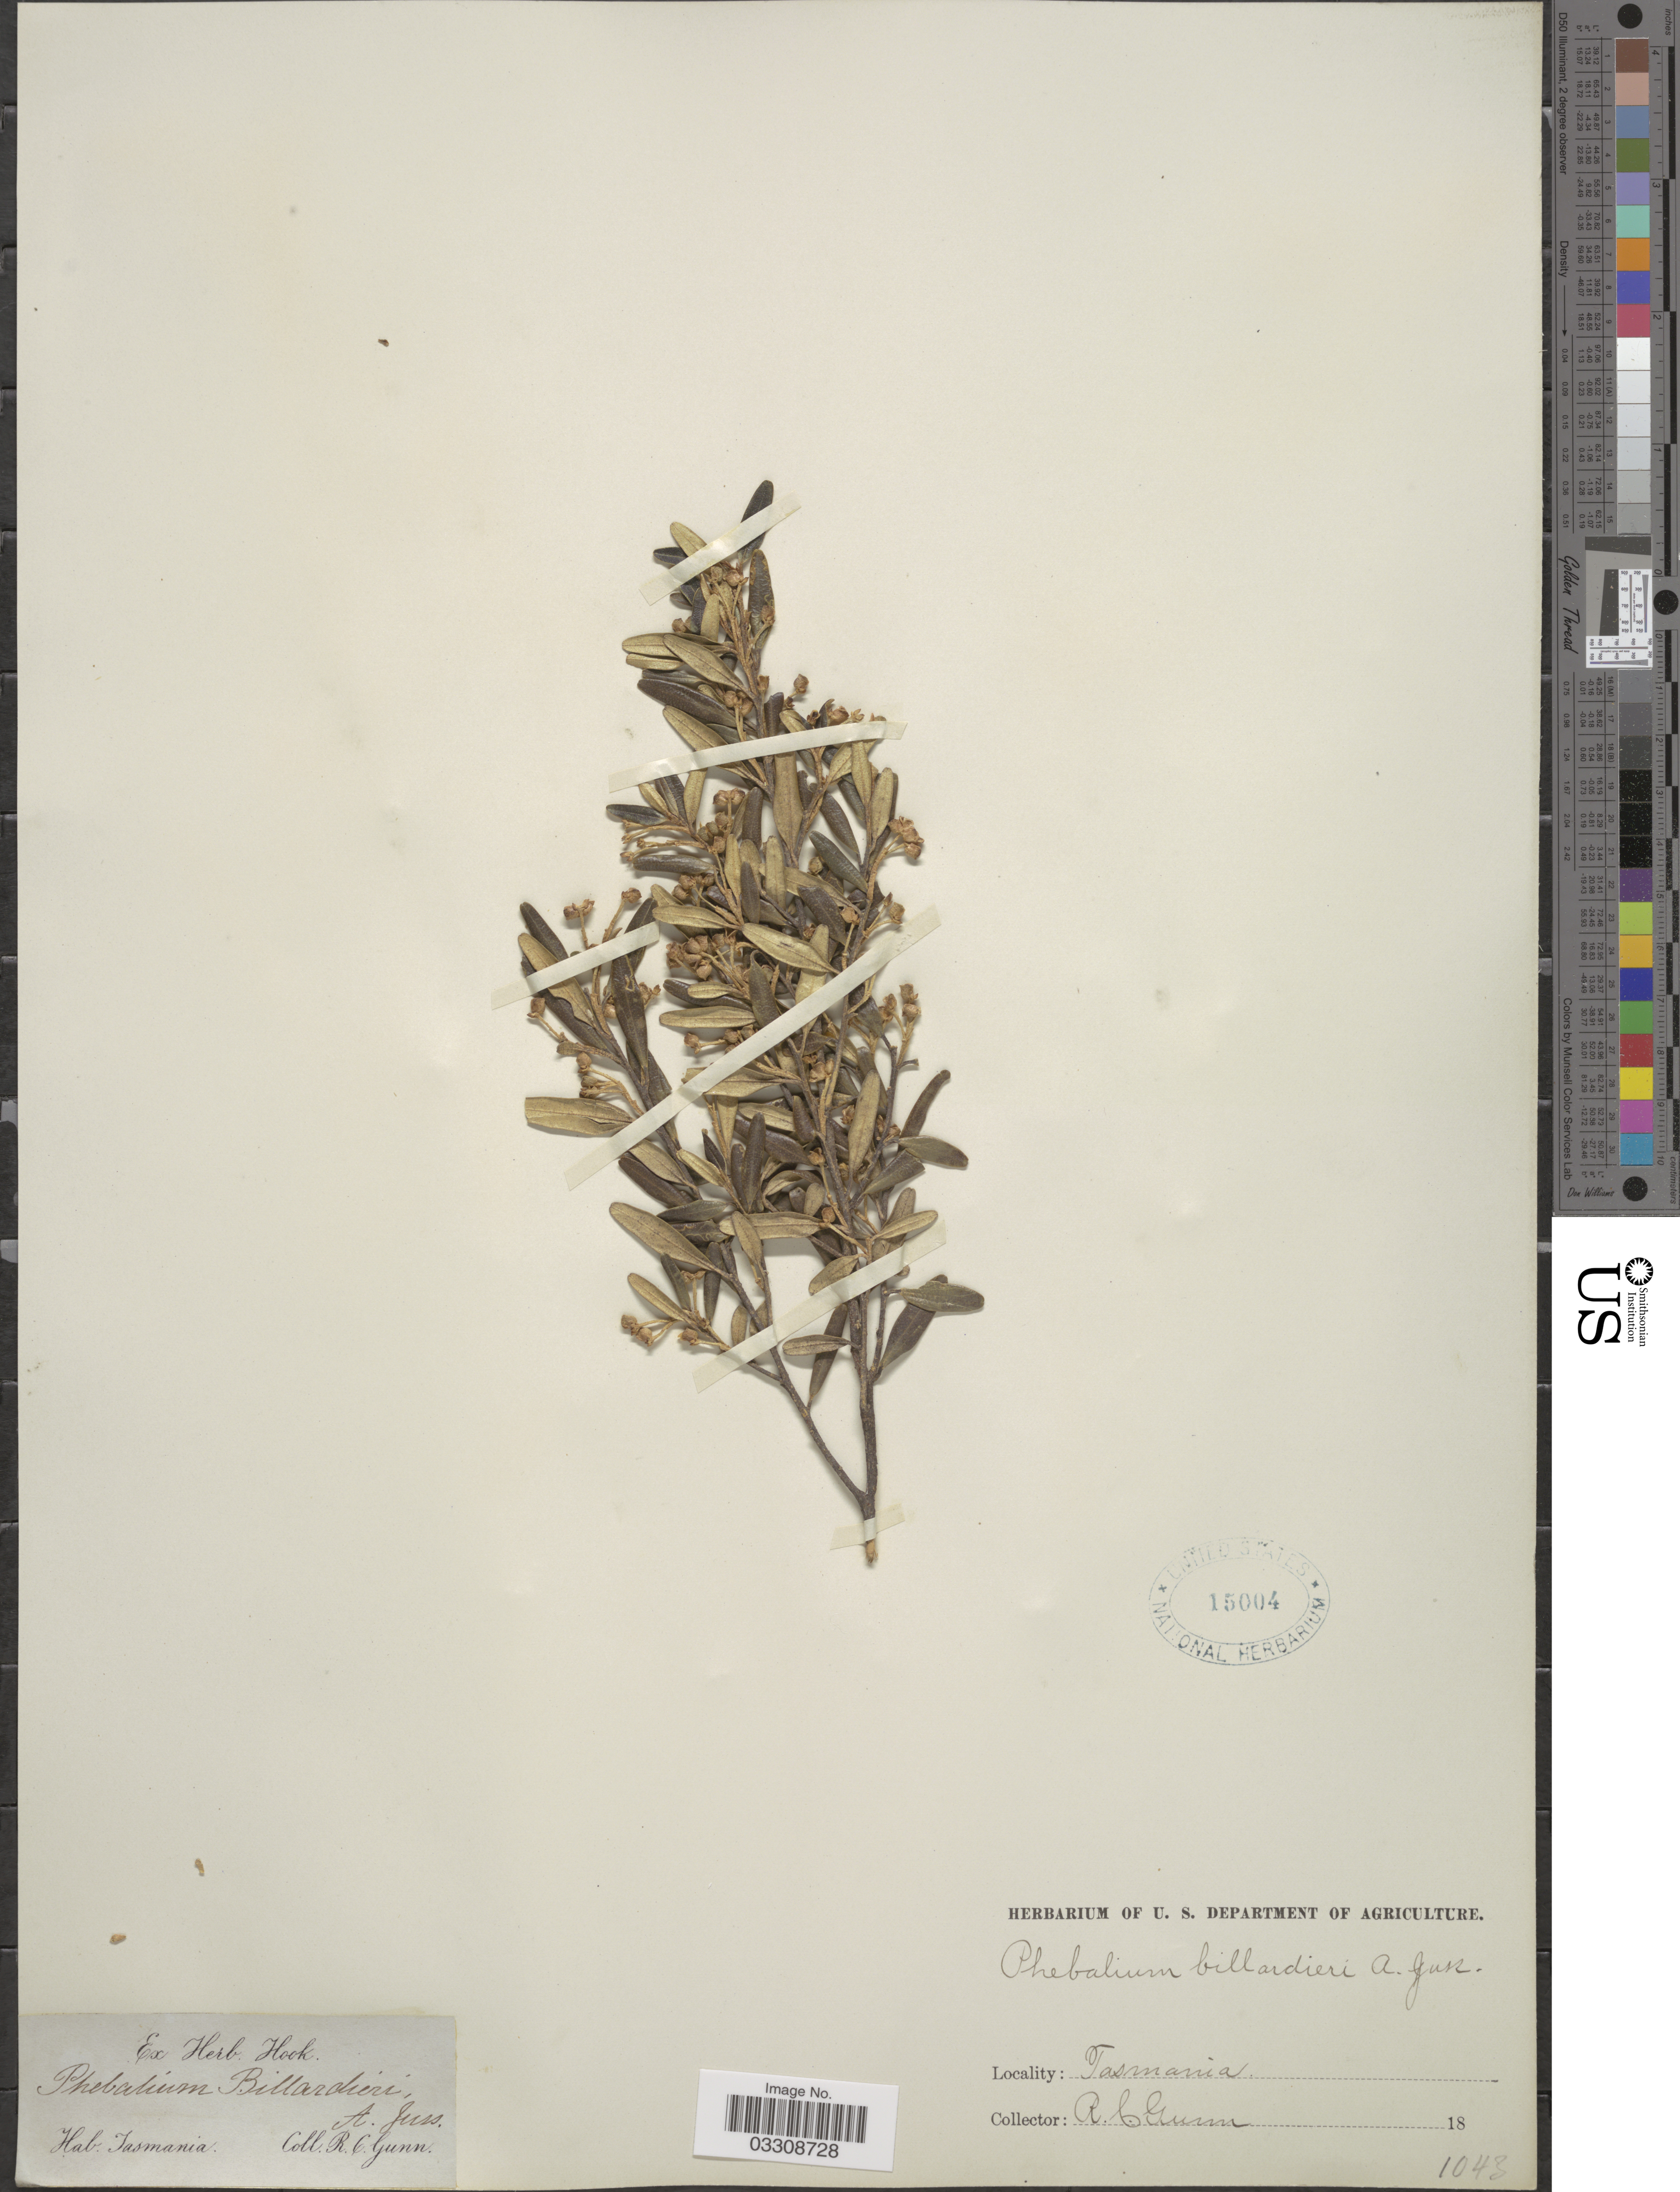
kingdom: Plantae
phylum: Tracheophyta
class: Magnoliopsida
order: Sapindales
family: Rutaceae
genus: Nematolepis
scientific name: Nematolepis squamea subsp. retusa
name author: (Hook.) Paul G. Wilson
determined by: Strong, Mark T., (BOT), Smithsonian Institution - National Museum of Natural History (UNITED STATES)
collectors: R. Gunn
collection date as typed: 18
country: Australia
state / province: Tasmania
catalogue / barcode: US 15004